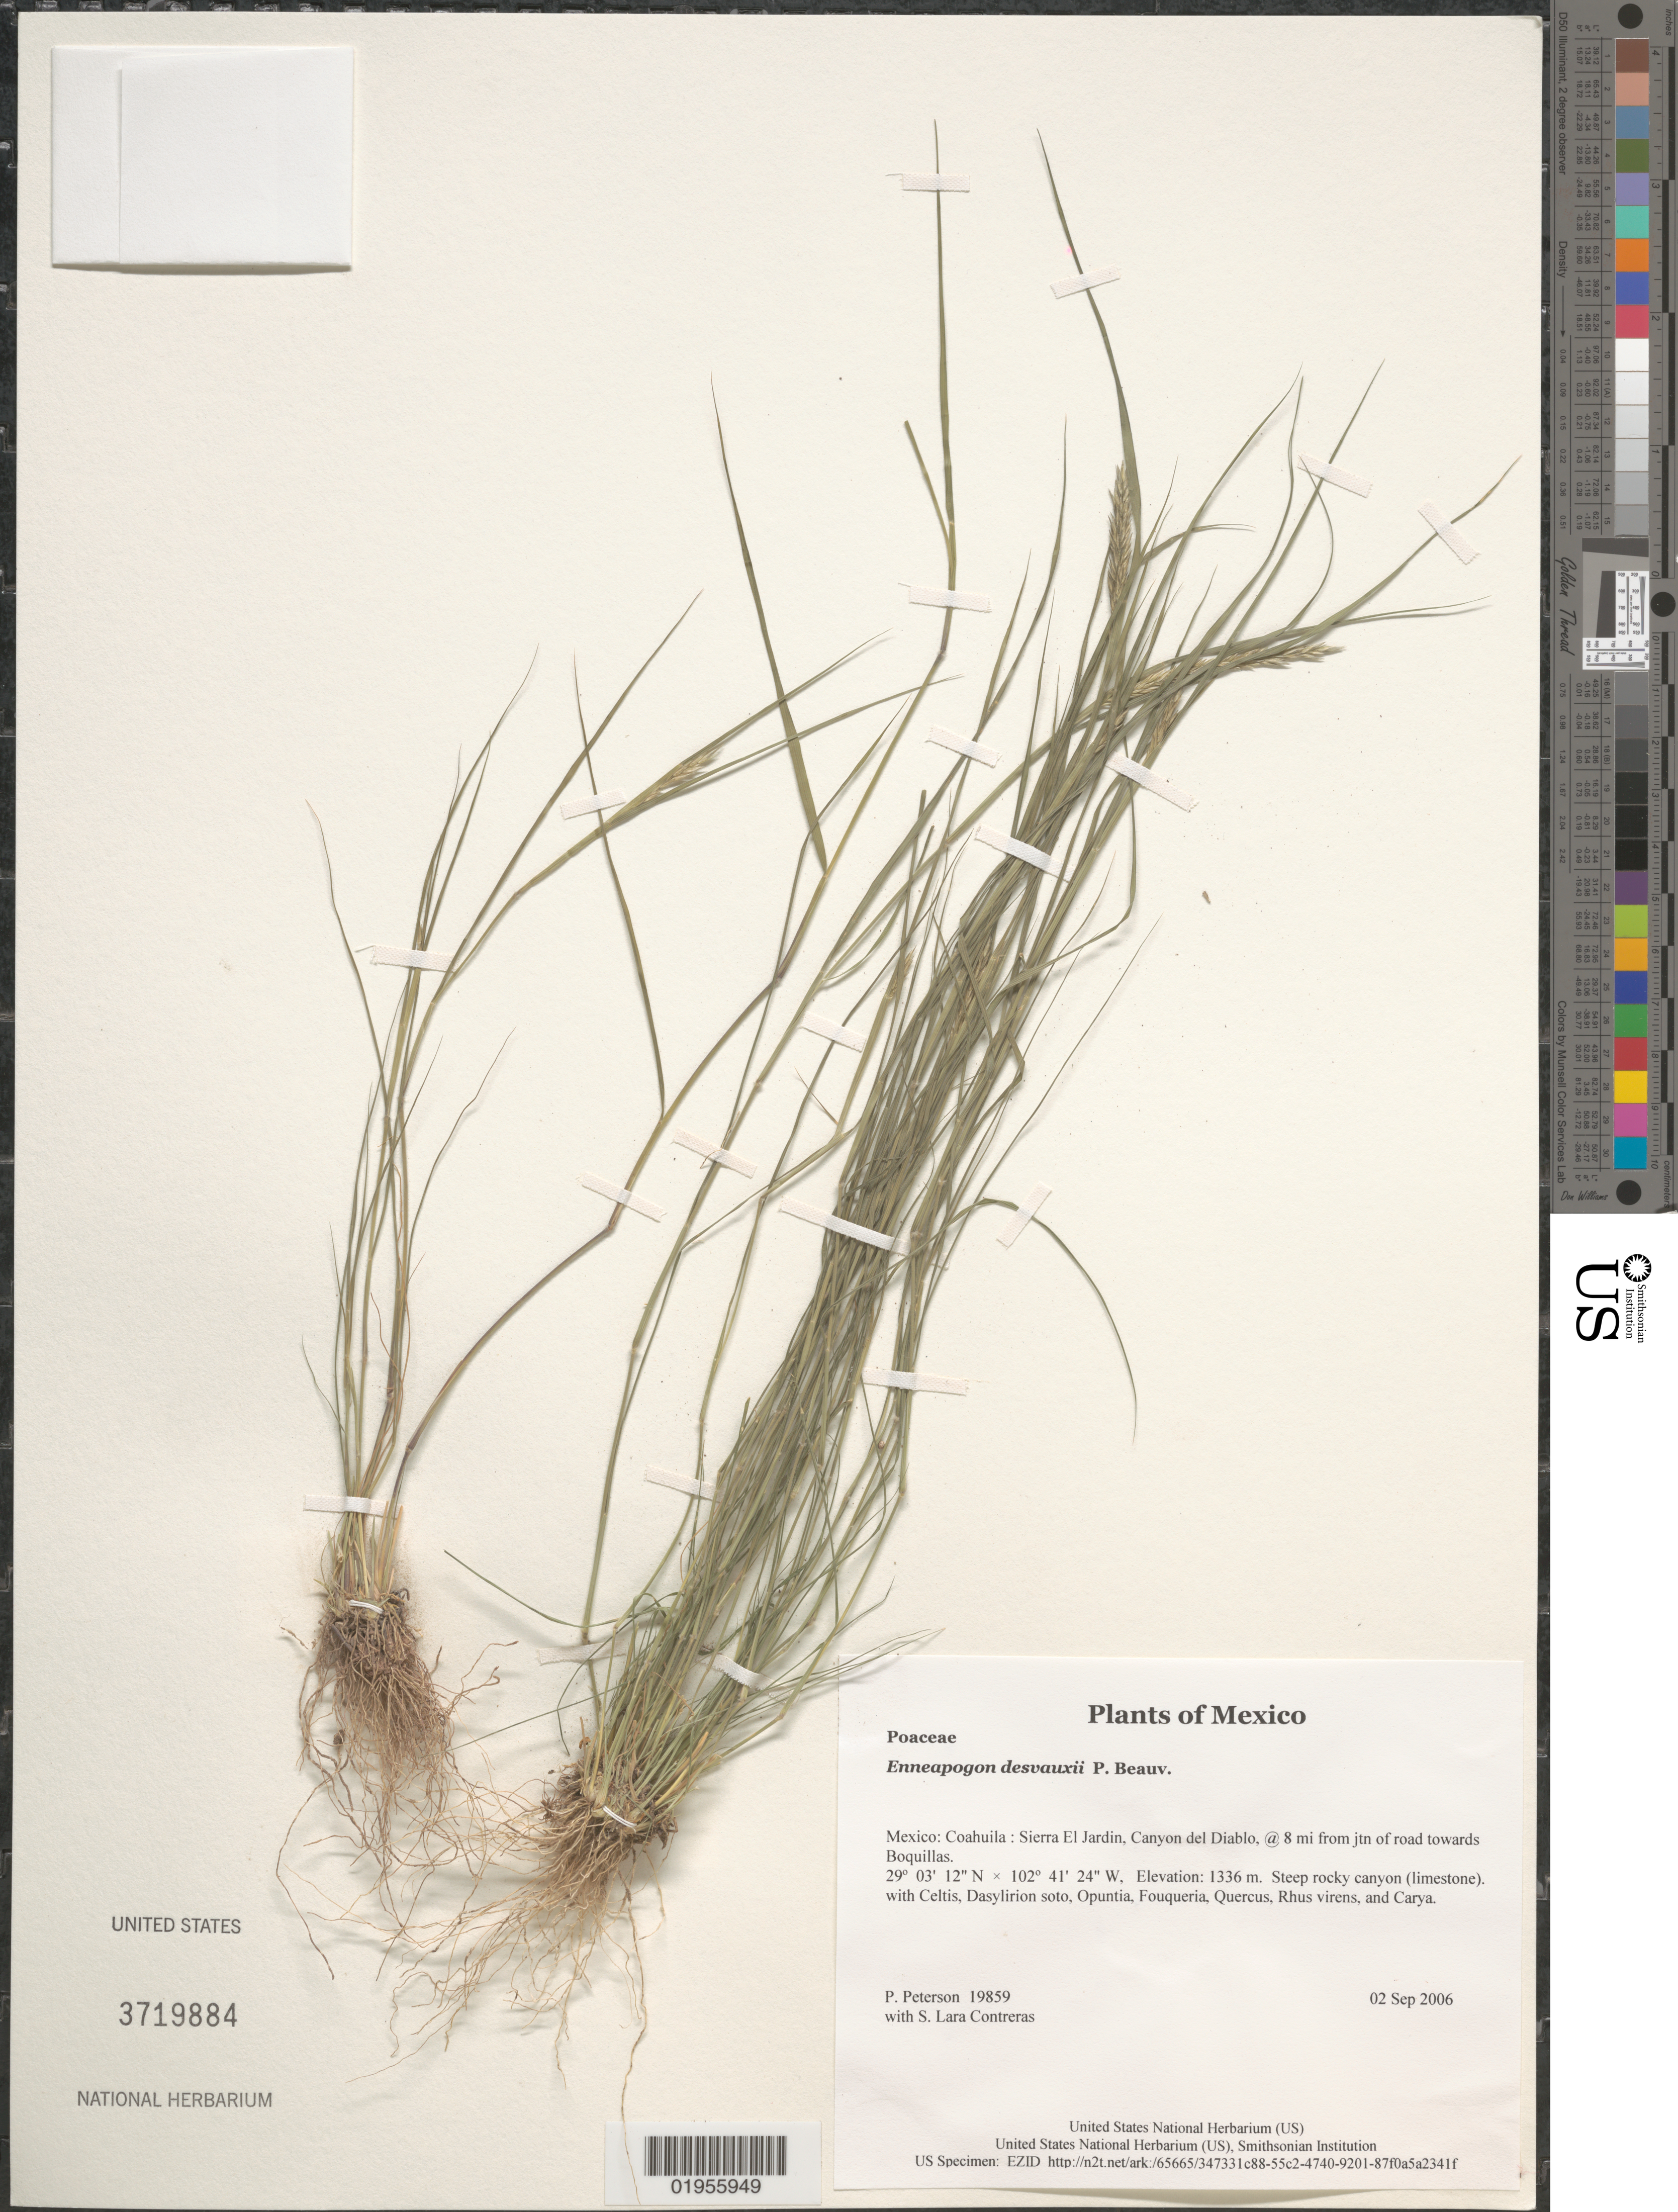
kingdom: Plantae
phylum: Tracheophyta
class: Liliopsida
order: Poales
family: Poaceae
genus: Enneapogon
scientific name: Enneapogon desvauxii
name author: P. Beauv.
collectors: P. M. Peterson & S. Lara Contreras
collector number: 19859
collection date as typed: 02 Sep 2006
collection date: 2006-09-02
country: Mexico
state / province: Coahuila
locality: Sierra El Jardin, Canyon del Diablo, @ 8 mi from jtn of road towards Boquillas.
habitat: Steep rocky canyon (limestone)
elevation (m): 1336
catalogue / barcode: US 3719884